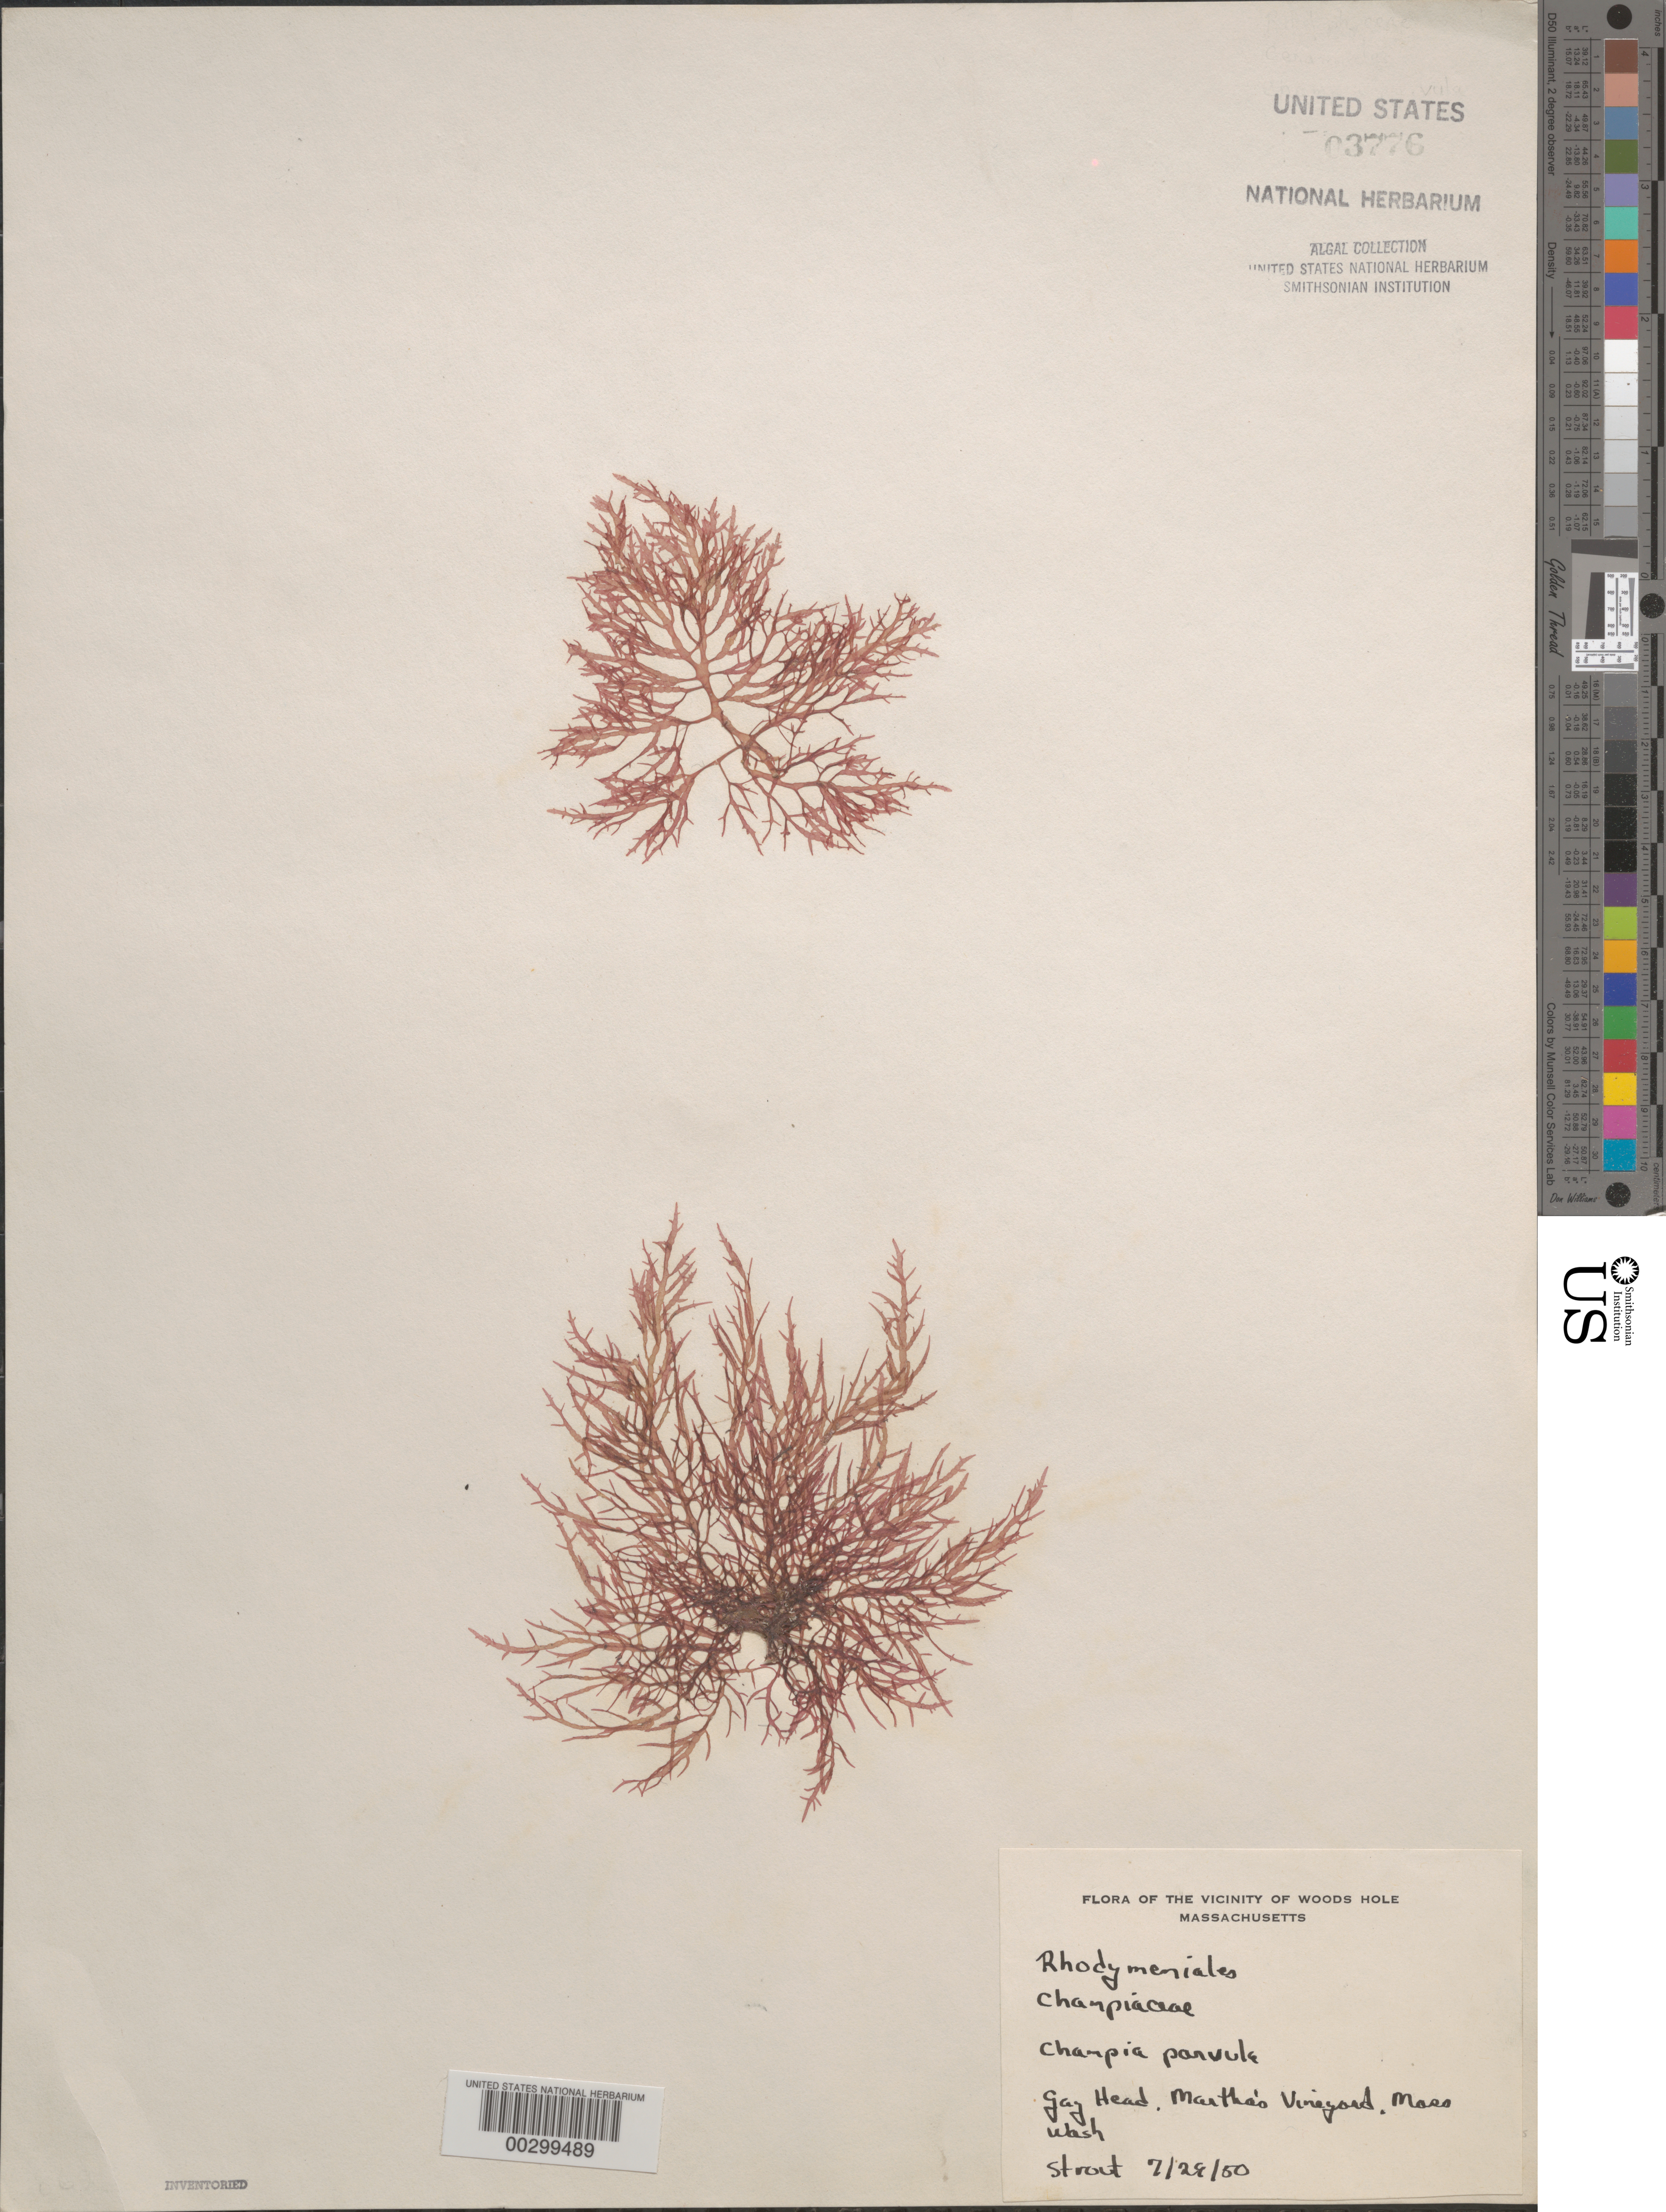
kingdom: Plantae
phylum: Rhodophyta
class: Florideophyceae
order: Rhodymeniales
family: Champiaceae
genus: Champia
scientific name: Champia parvula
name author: (C. Agardh) Harv.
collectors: P. Strout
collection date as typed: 29 Jul 1950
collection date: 1950-07-29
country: United States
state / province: Massachusetts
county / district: Dukes County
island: Martha's Vineyard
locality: Gay Head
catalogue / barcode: US 3776